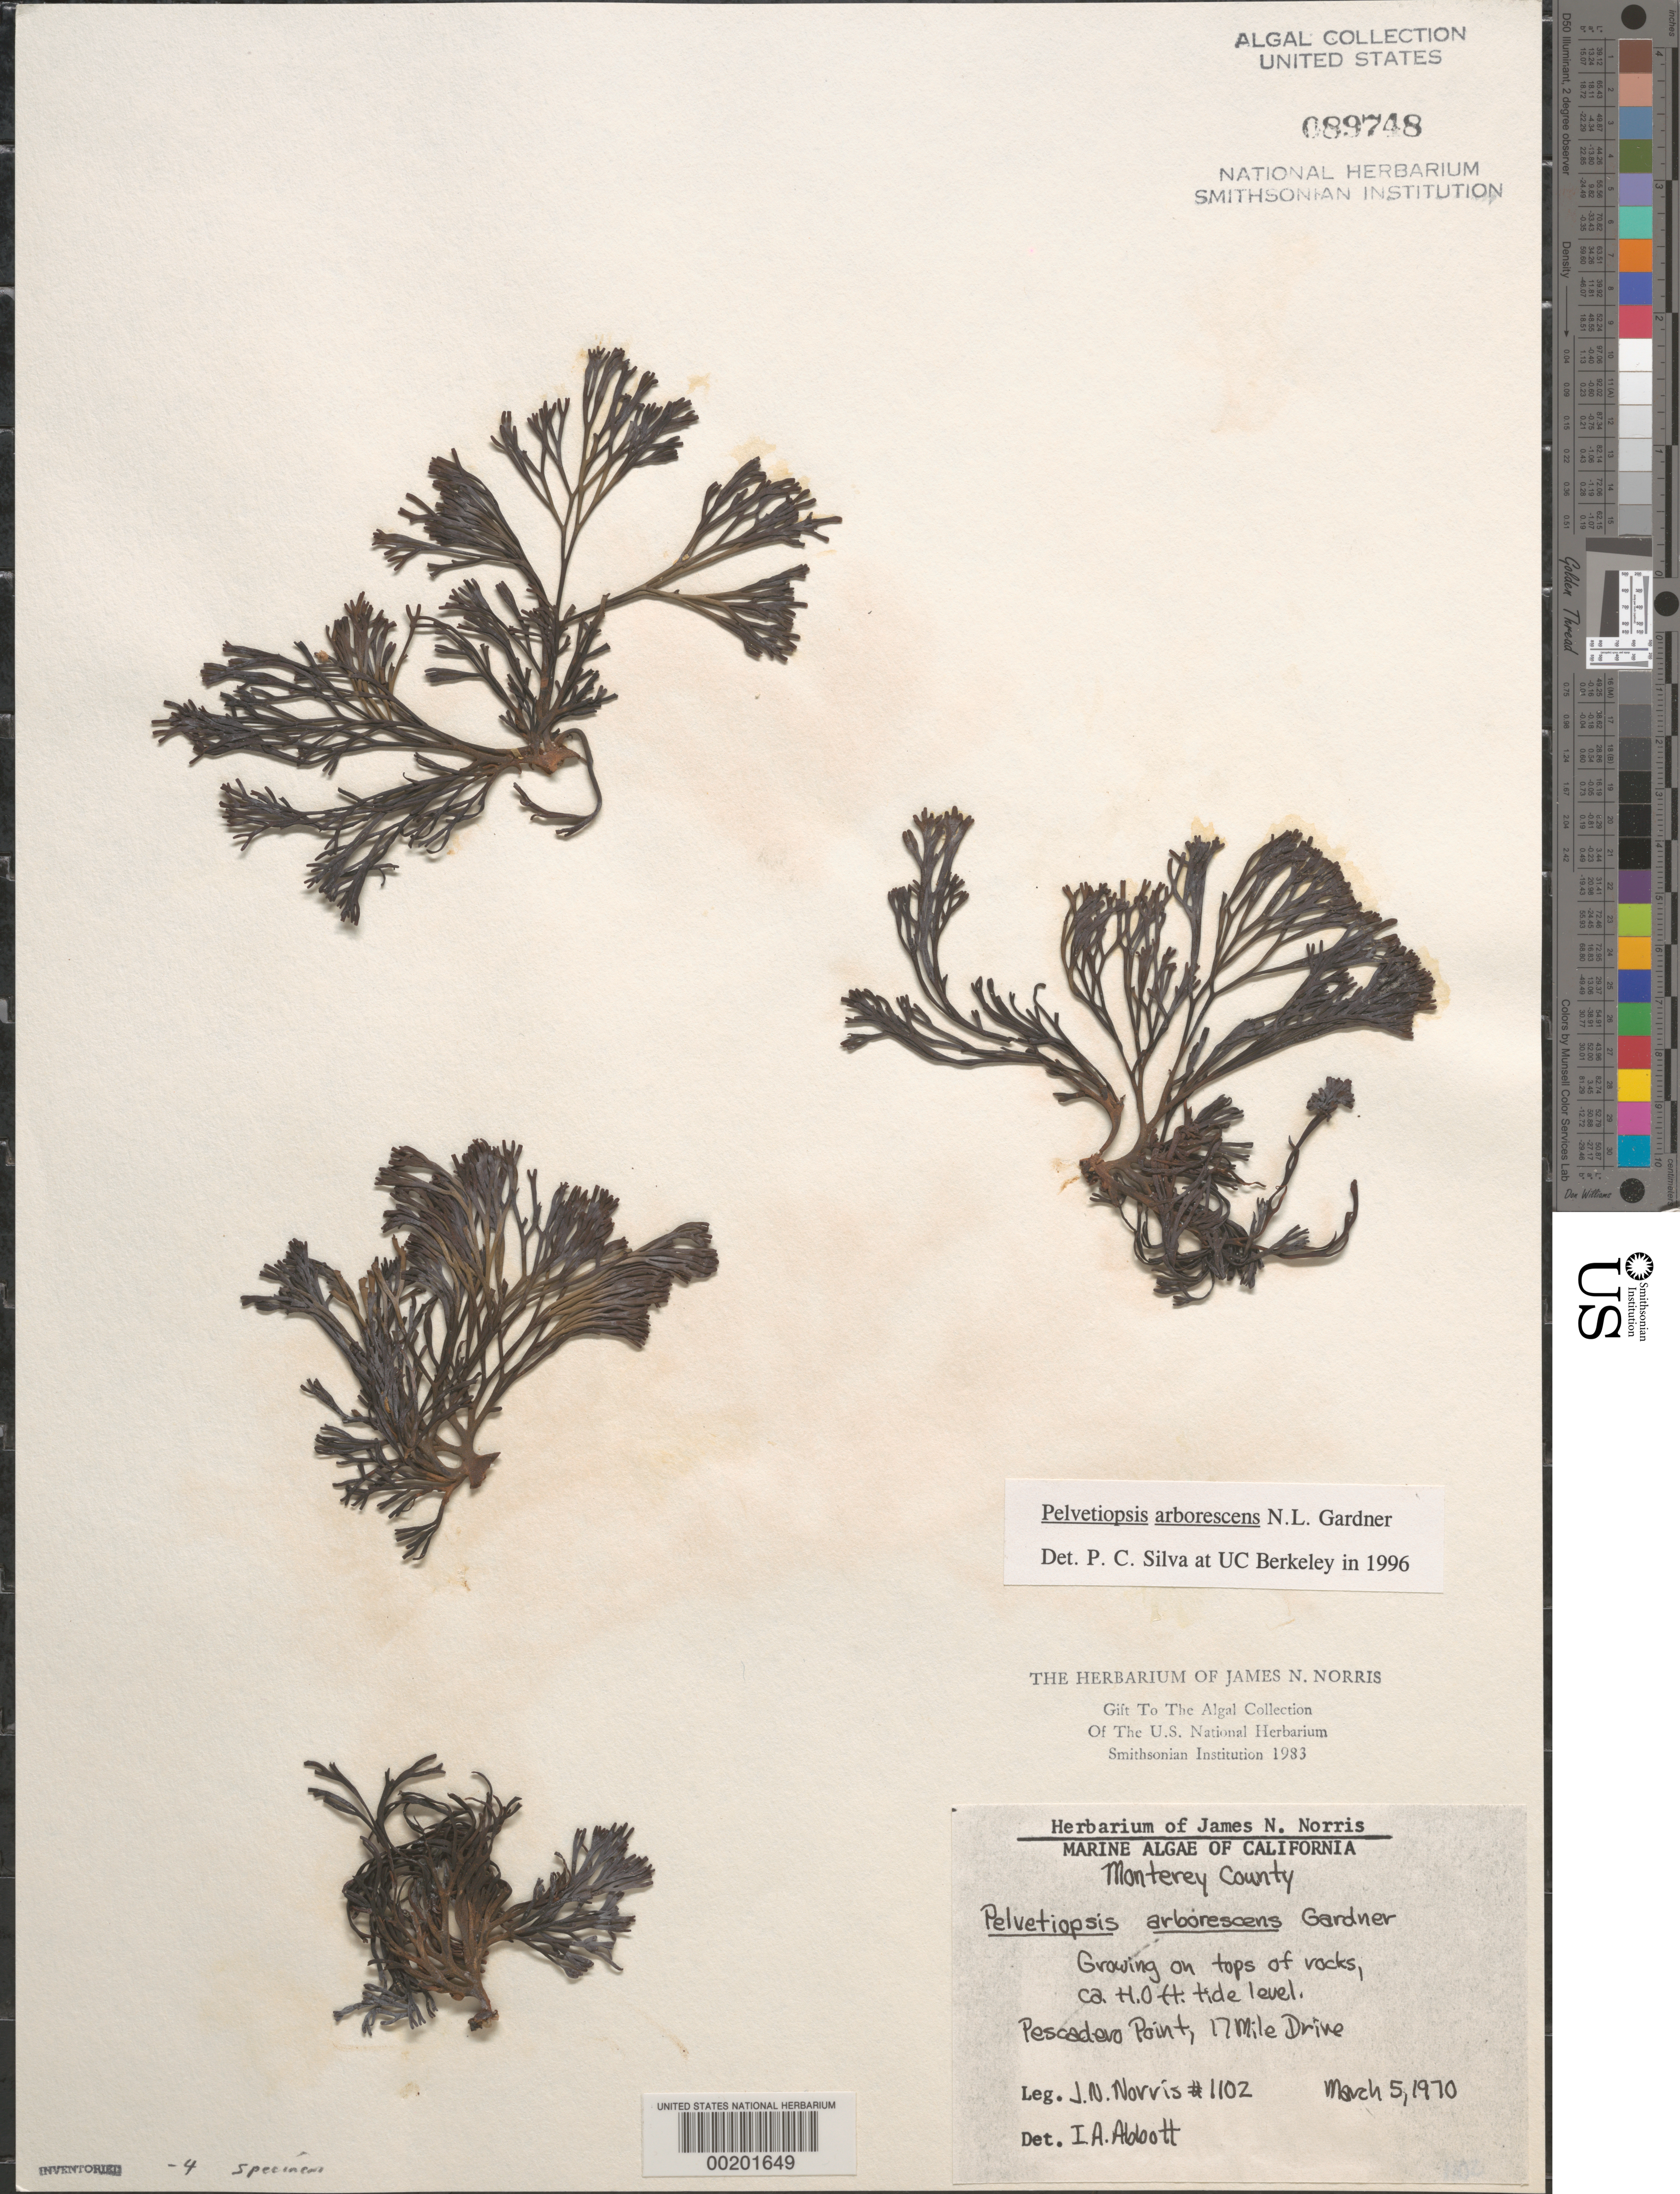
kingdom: Chromista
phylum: Ochrophyta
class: Phaeophyceae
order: Fucales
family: Fucaceae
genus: Pelvetiopsis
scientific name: Pelvetiopsis arborescens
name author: N.L. Gardner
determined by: Silva, P. C.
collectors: J. N. Norris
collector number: JN-1102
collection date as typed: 05 Mar 1970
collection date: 1970-03-05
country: United States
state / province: California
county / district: Monterey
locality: Pescadero Point, 17 Mile Drive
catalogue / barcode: US 89748